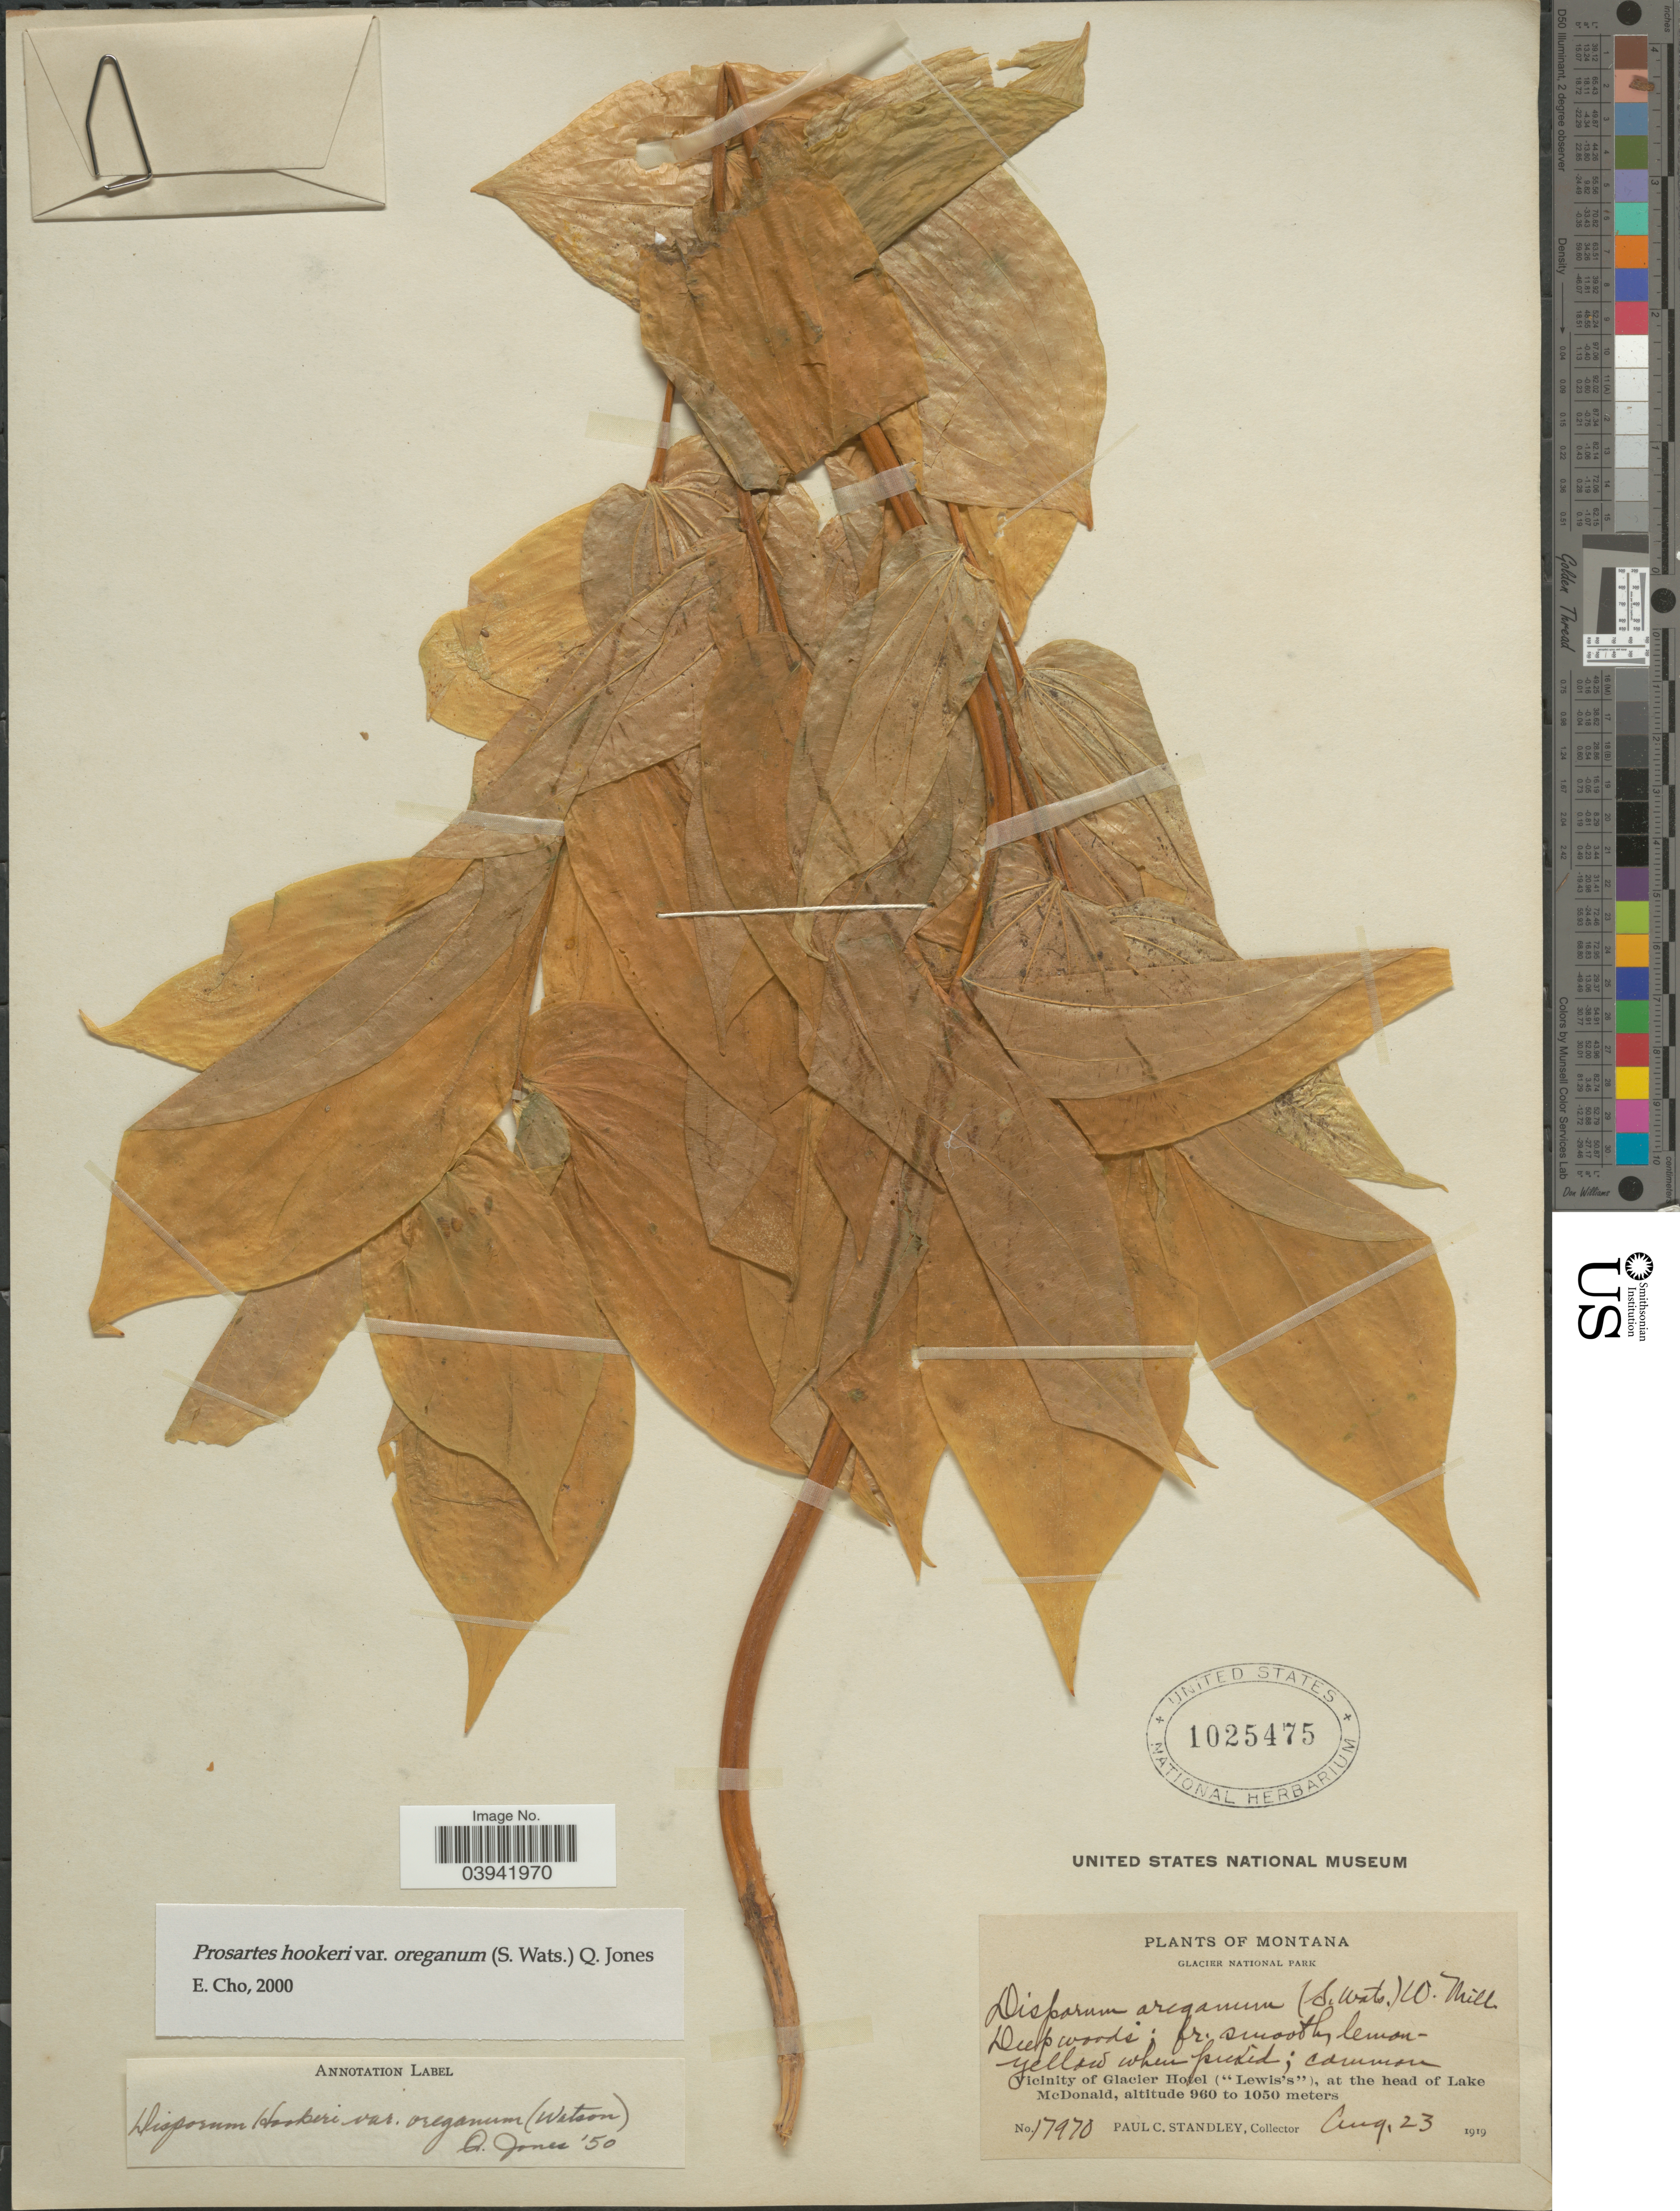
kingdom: Plantae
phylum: Tracheophyta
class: Liliopsida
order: Liliales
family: Liliaceae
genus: Prosartes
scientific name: Prosartes hookeri var. oregana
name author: (S. Watson) Kartesz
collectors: P. C. Standley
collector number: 17970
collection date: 1919-08-23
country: United States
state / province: Montana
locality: Glacier National Park. Vicinity of Glacier Hotel ("Lewis's"), at the head of Lake McDonald.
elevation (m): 960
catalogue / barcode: US 1025475